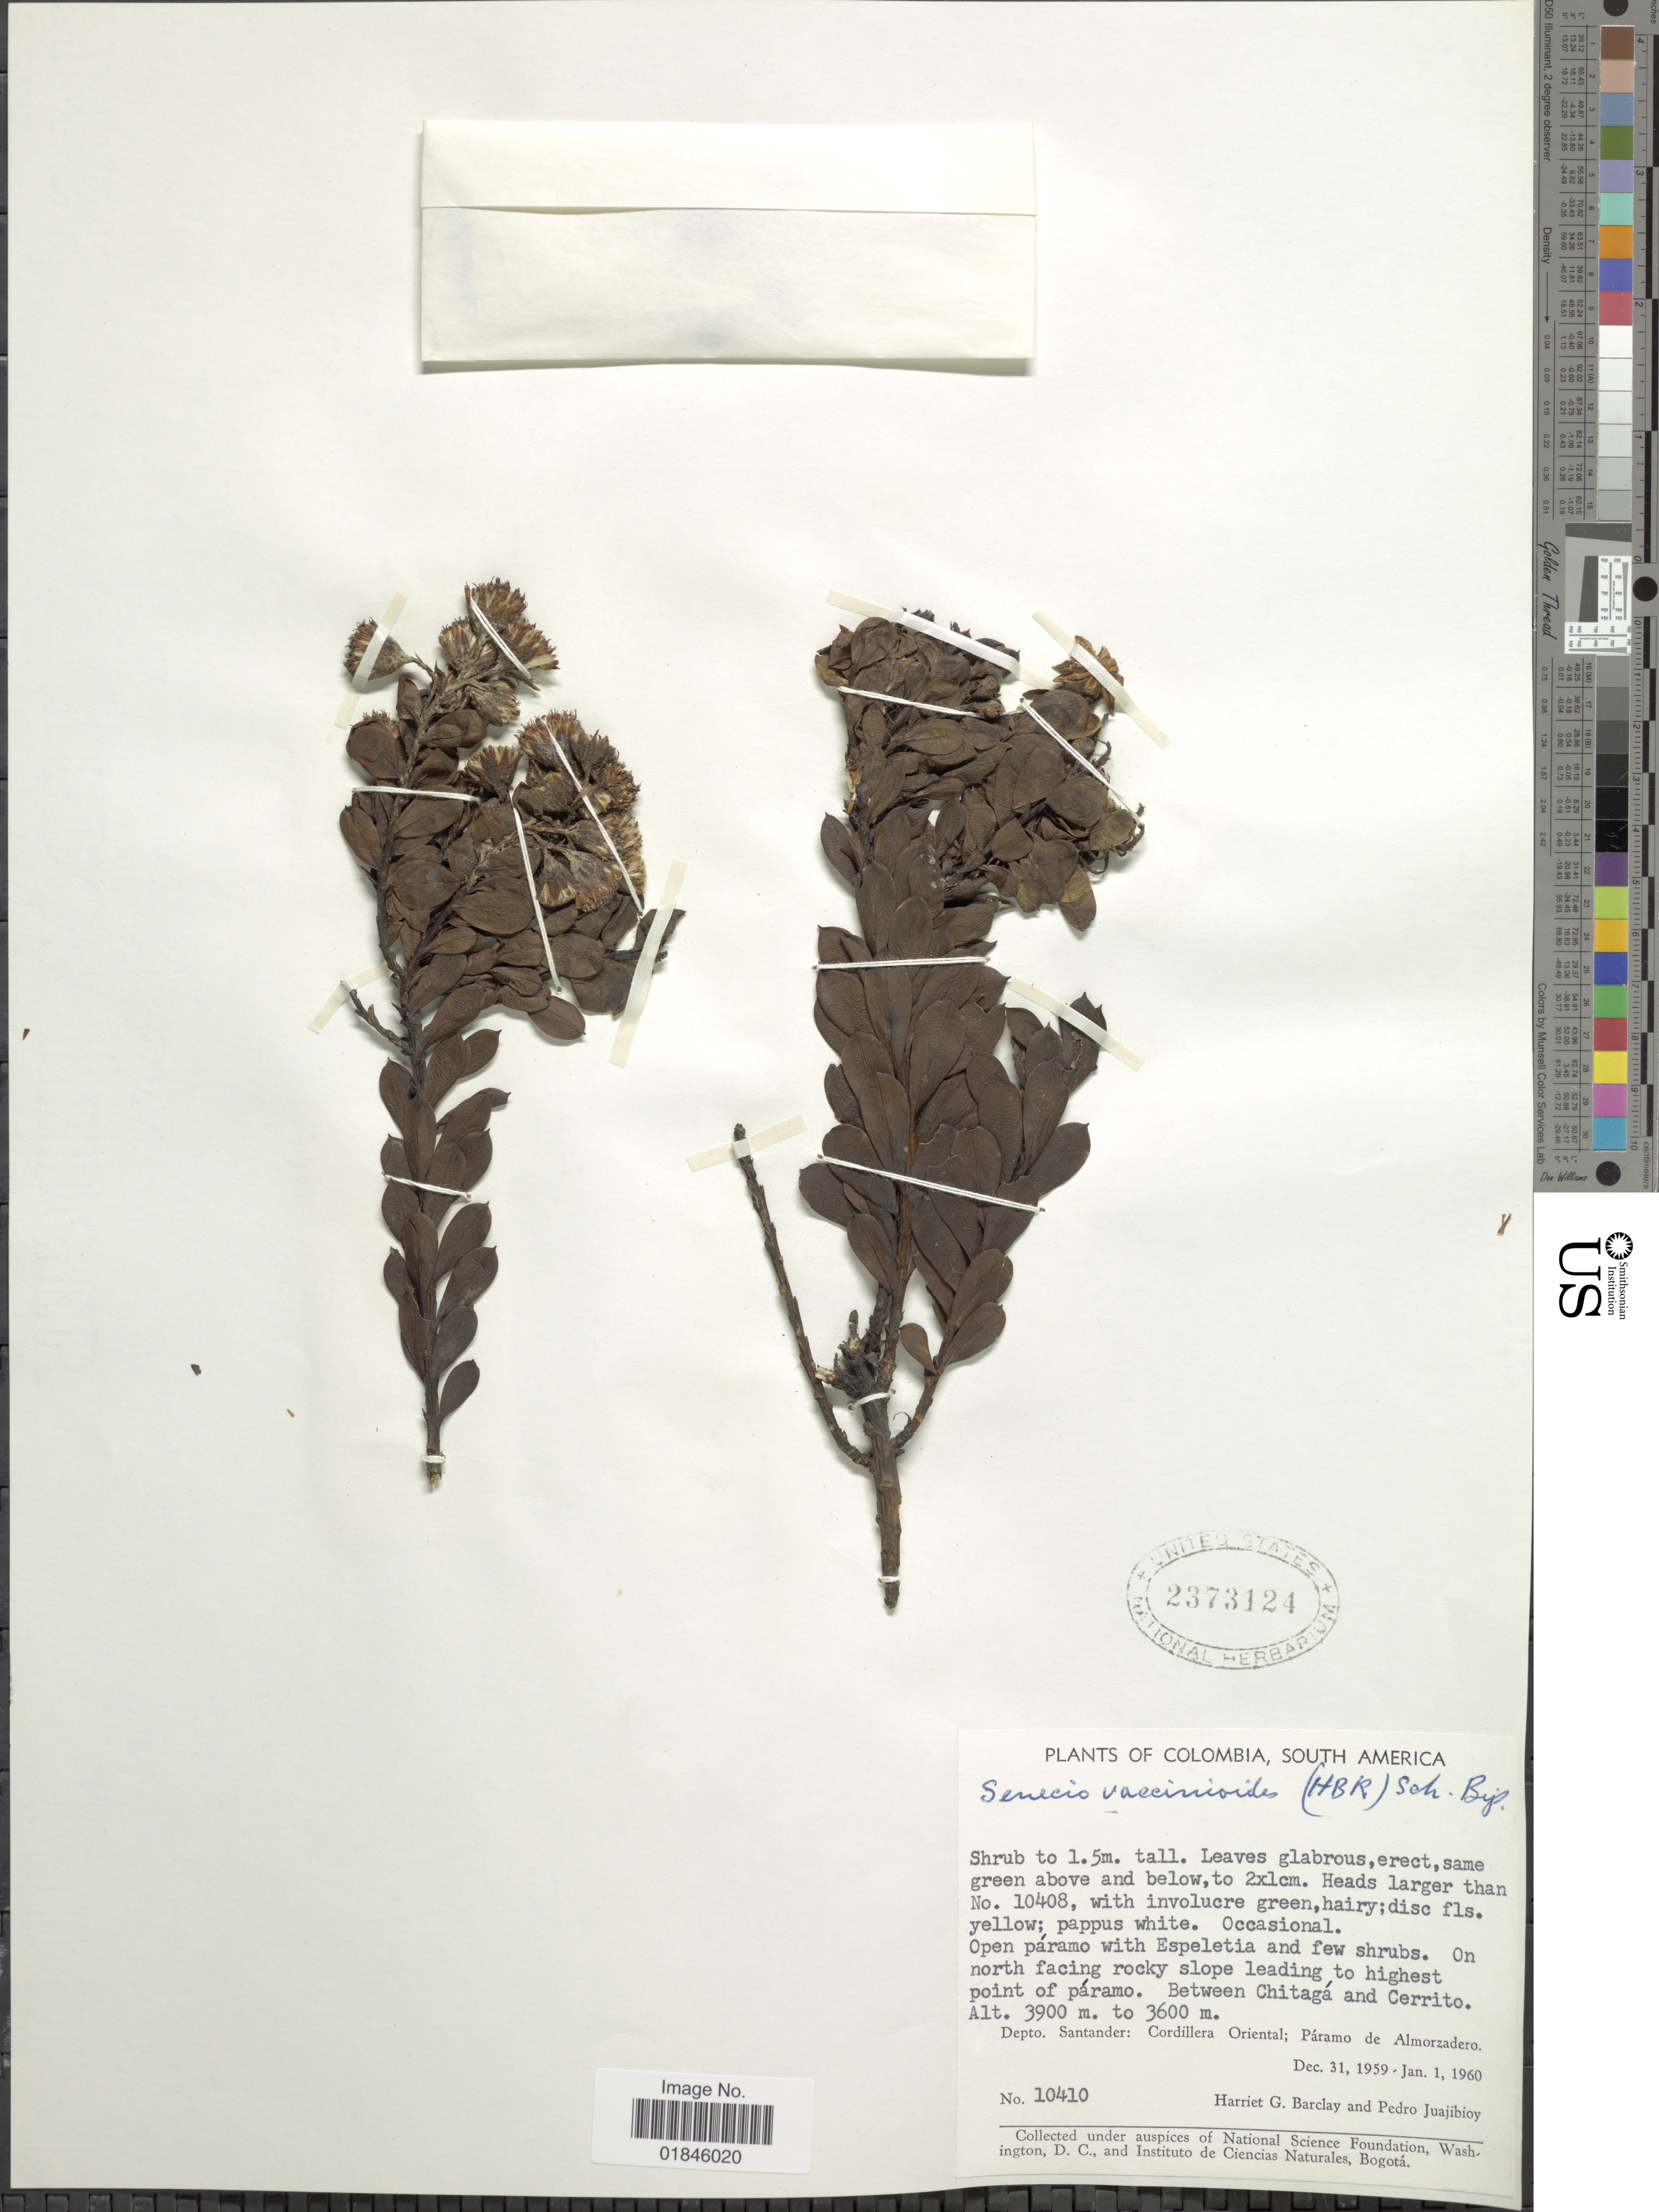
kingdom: Plantae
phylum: Tracheophyta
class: Magnoliopsida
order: Asterales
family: Asteraceae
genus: Pentacalia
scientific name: Pentacalia vaccinioides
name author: (Kunth) Cuatrec.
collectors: H. G. Barclay & P. Juajibioy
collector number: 10410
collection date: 1959-12-31/1960-01-01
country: Colombia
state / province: Santander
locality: Between Chitagá and Cerrito. Depto. Santander: Cordillera Oriental; Páramo de Almorzadero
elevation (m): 3600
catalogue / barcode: US 2373124